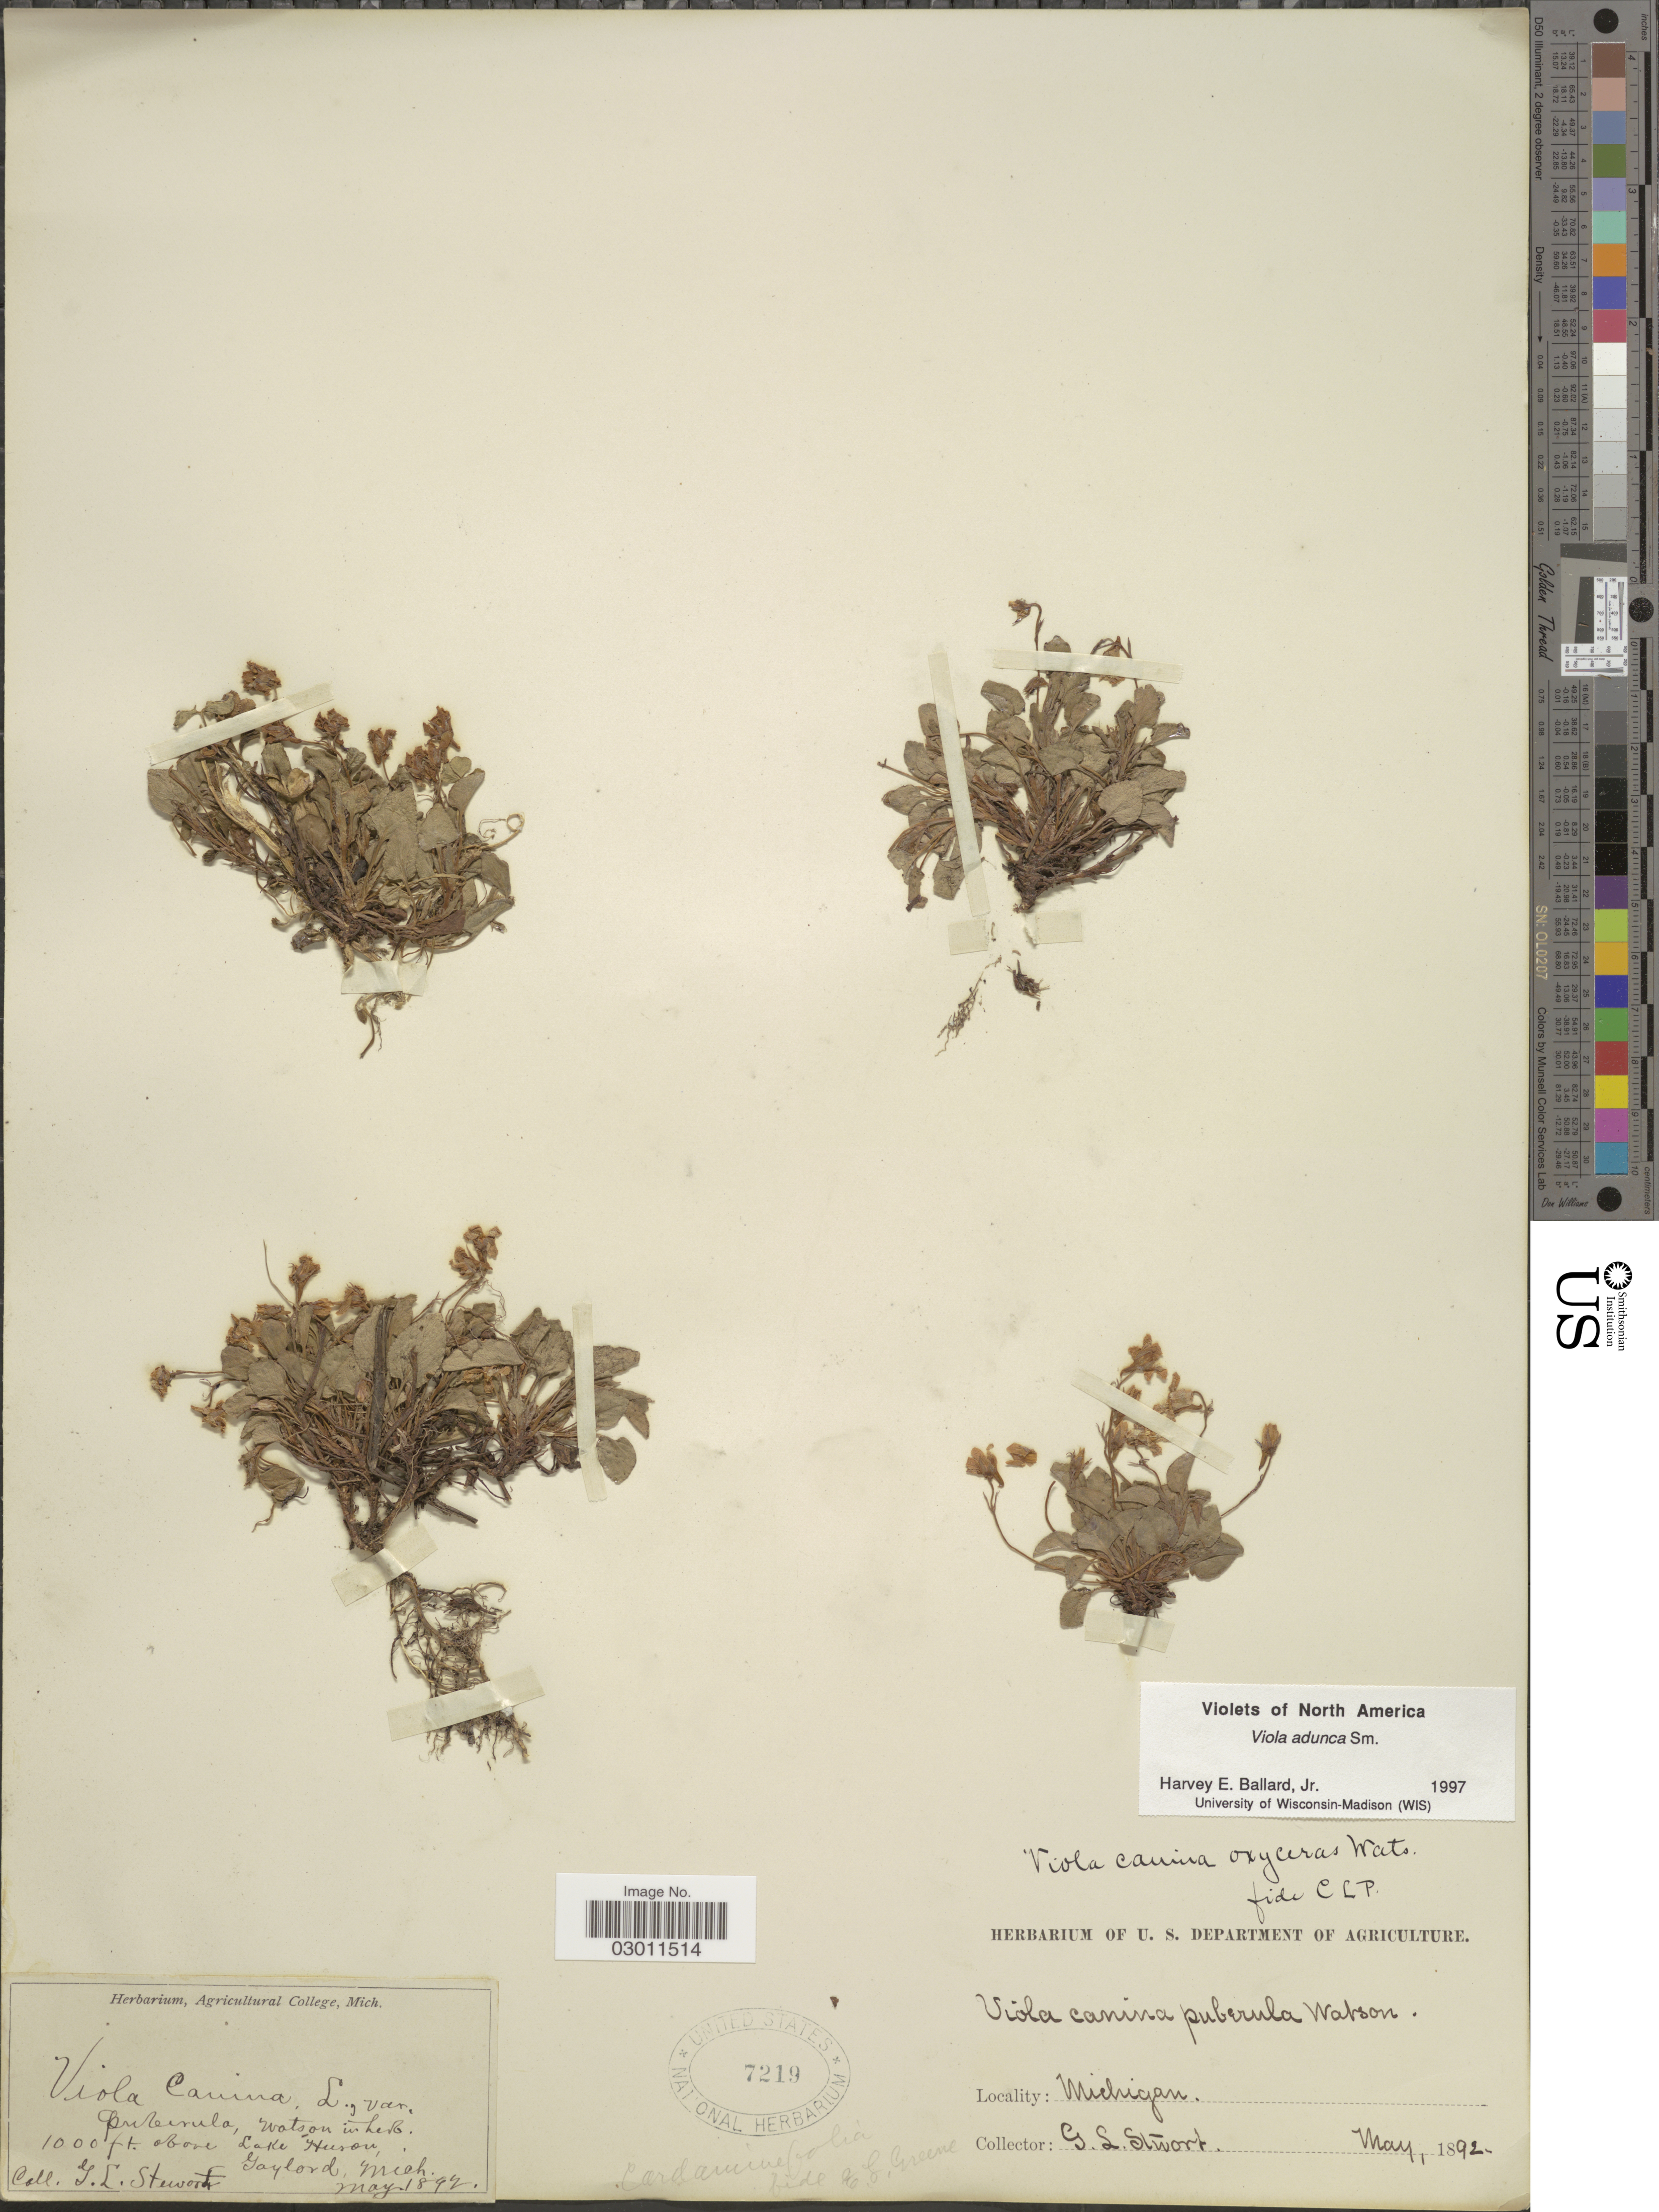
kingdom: Plantae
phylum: Tracheophyta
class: Magnoliopsida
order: Malpighiales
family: Violaceae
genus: Viola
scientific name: Viola adunca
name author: Sm.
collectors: G. Stewart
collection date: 1892-05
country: United States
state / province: Michigan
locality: Above Lake Huson, Gaylord, Mich.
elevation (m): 305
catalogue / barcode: US 7219